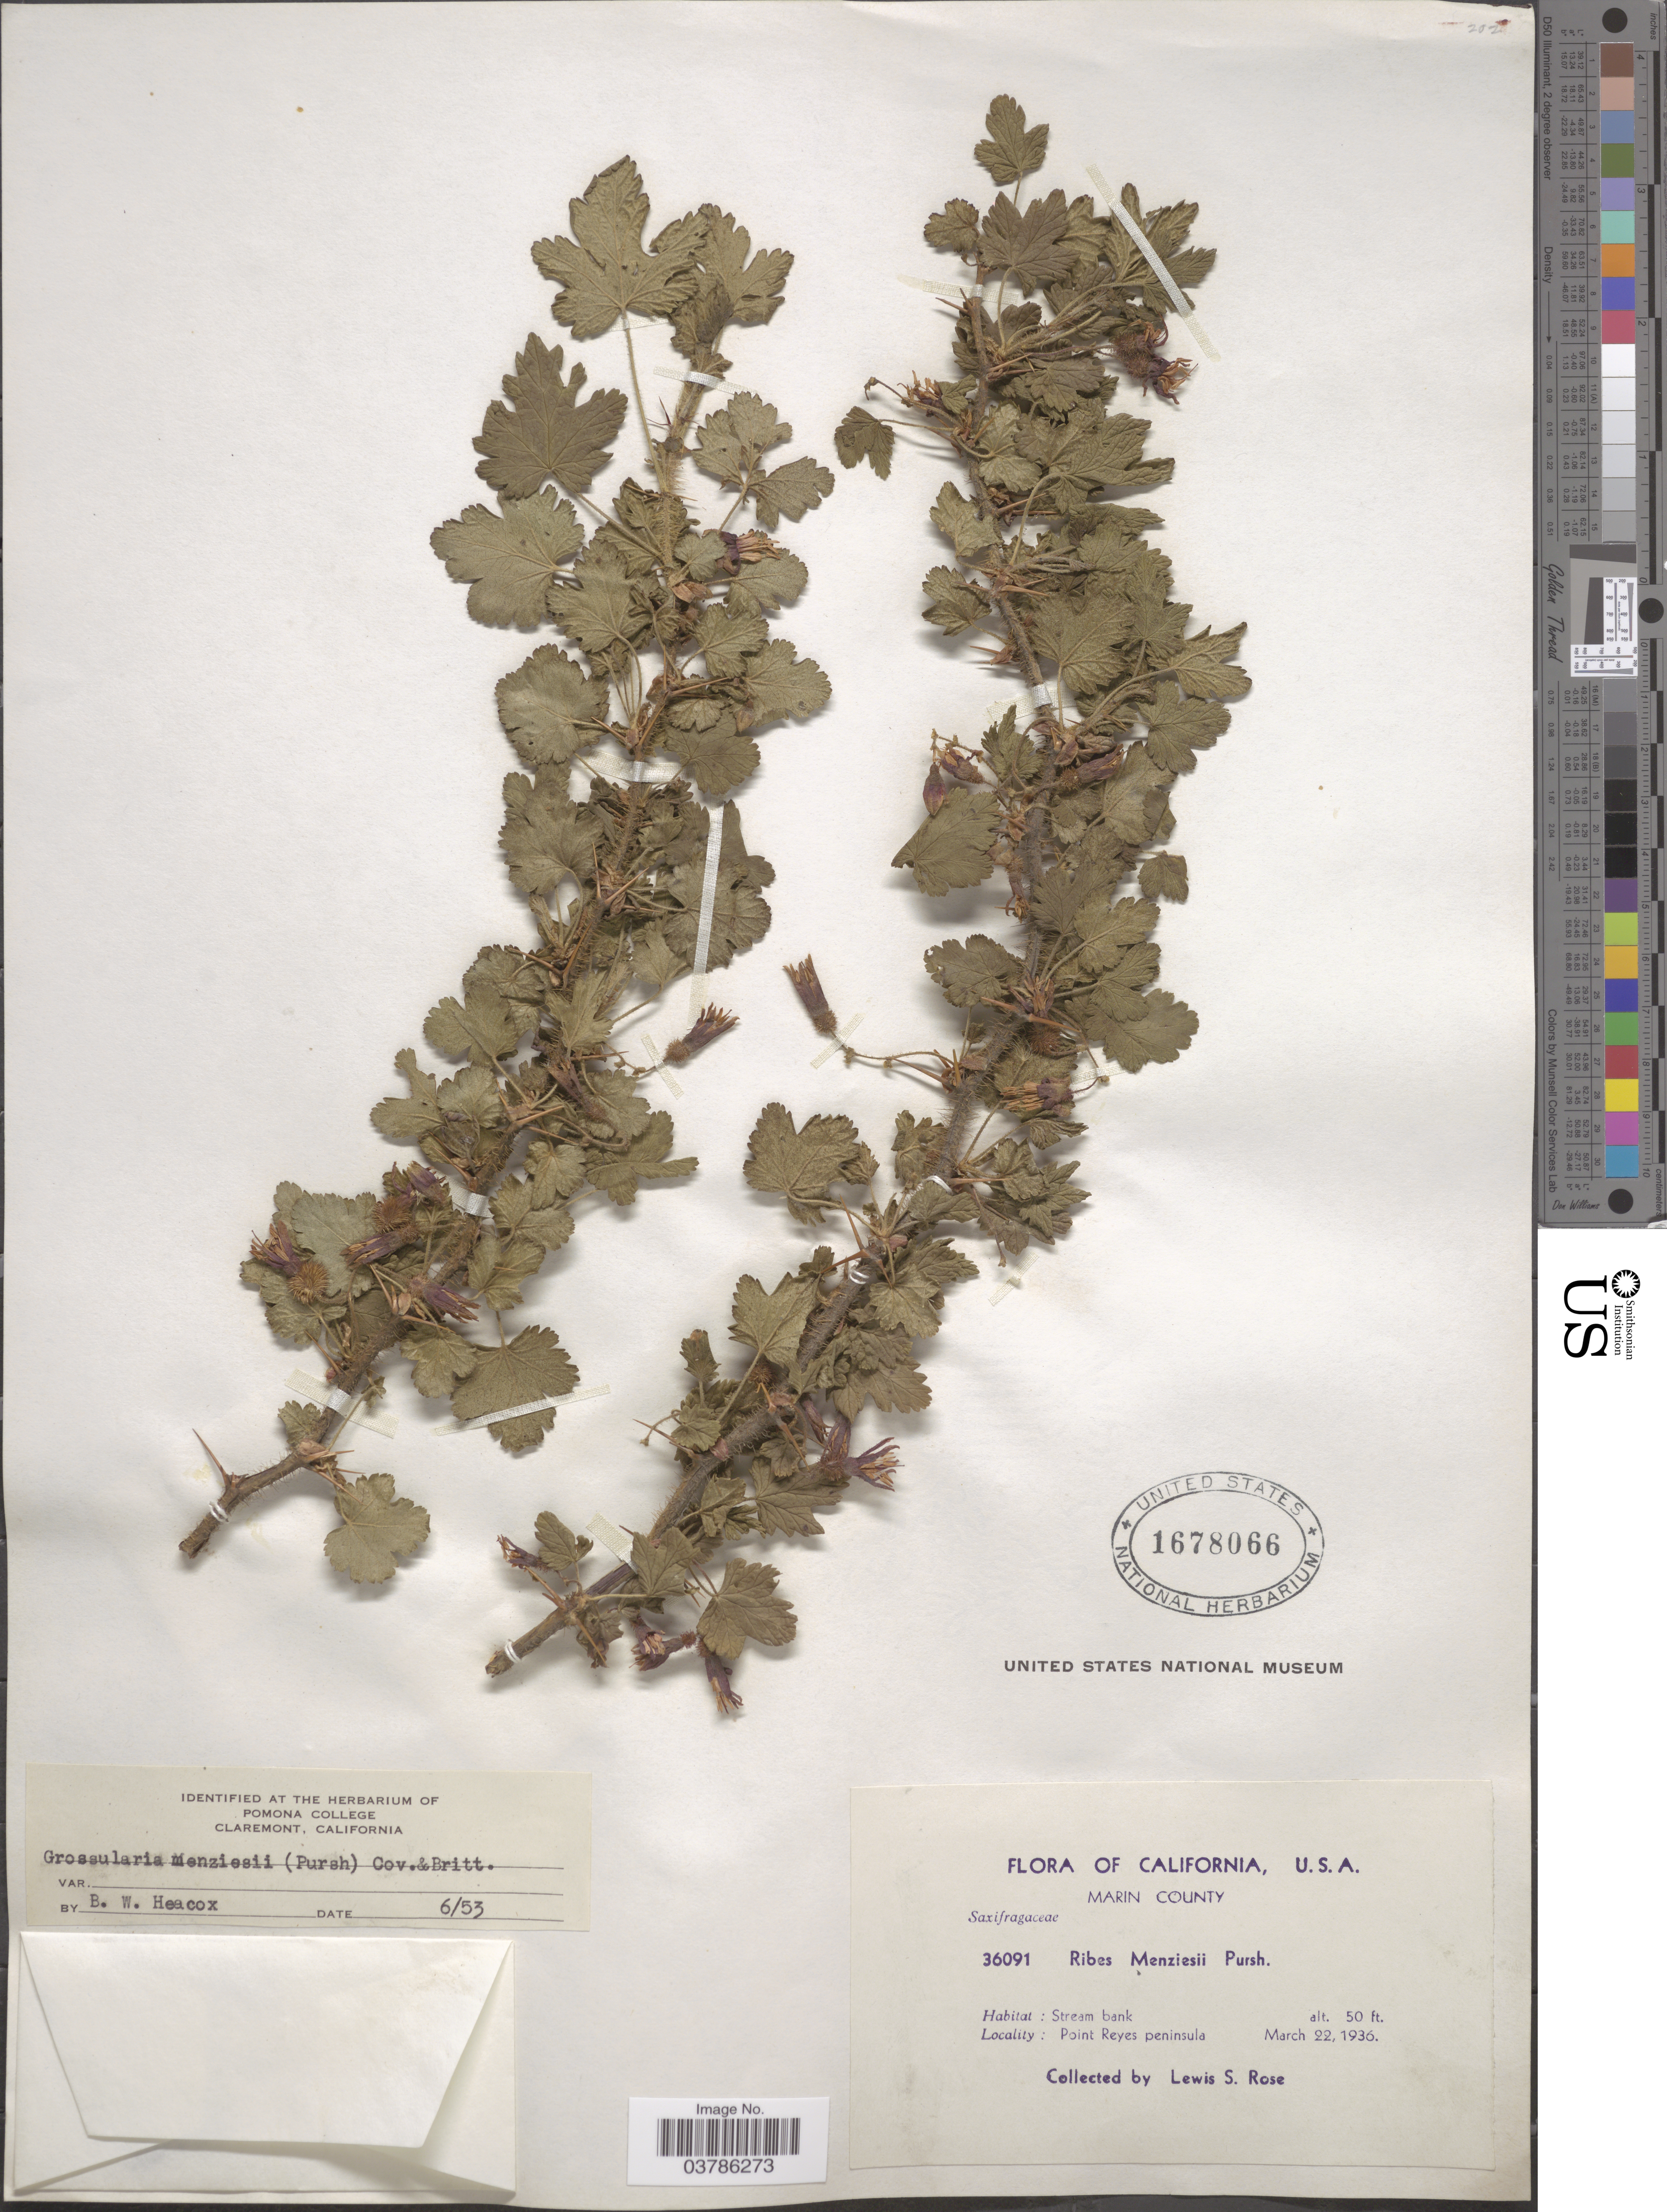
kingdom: Plantae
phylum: Tracheophyta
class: Magnoliopsida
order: Saxifragales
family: Grossulariaceae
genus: Ribes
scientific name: Ribes menziesii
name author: Pursh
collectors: L. S. Rose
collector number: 36091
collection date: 1936-03-22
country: United States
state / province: California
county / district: Marin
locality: Marin County. Point Reyes peninsula.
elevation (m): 15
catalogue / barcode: US 1678066